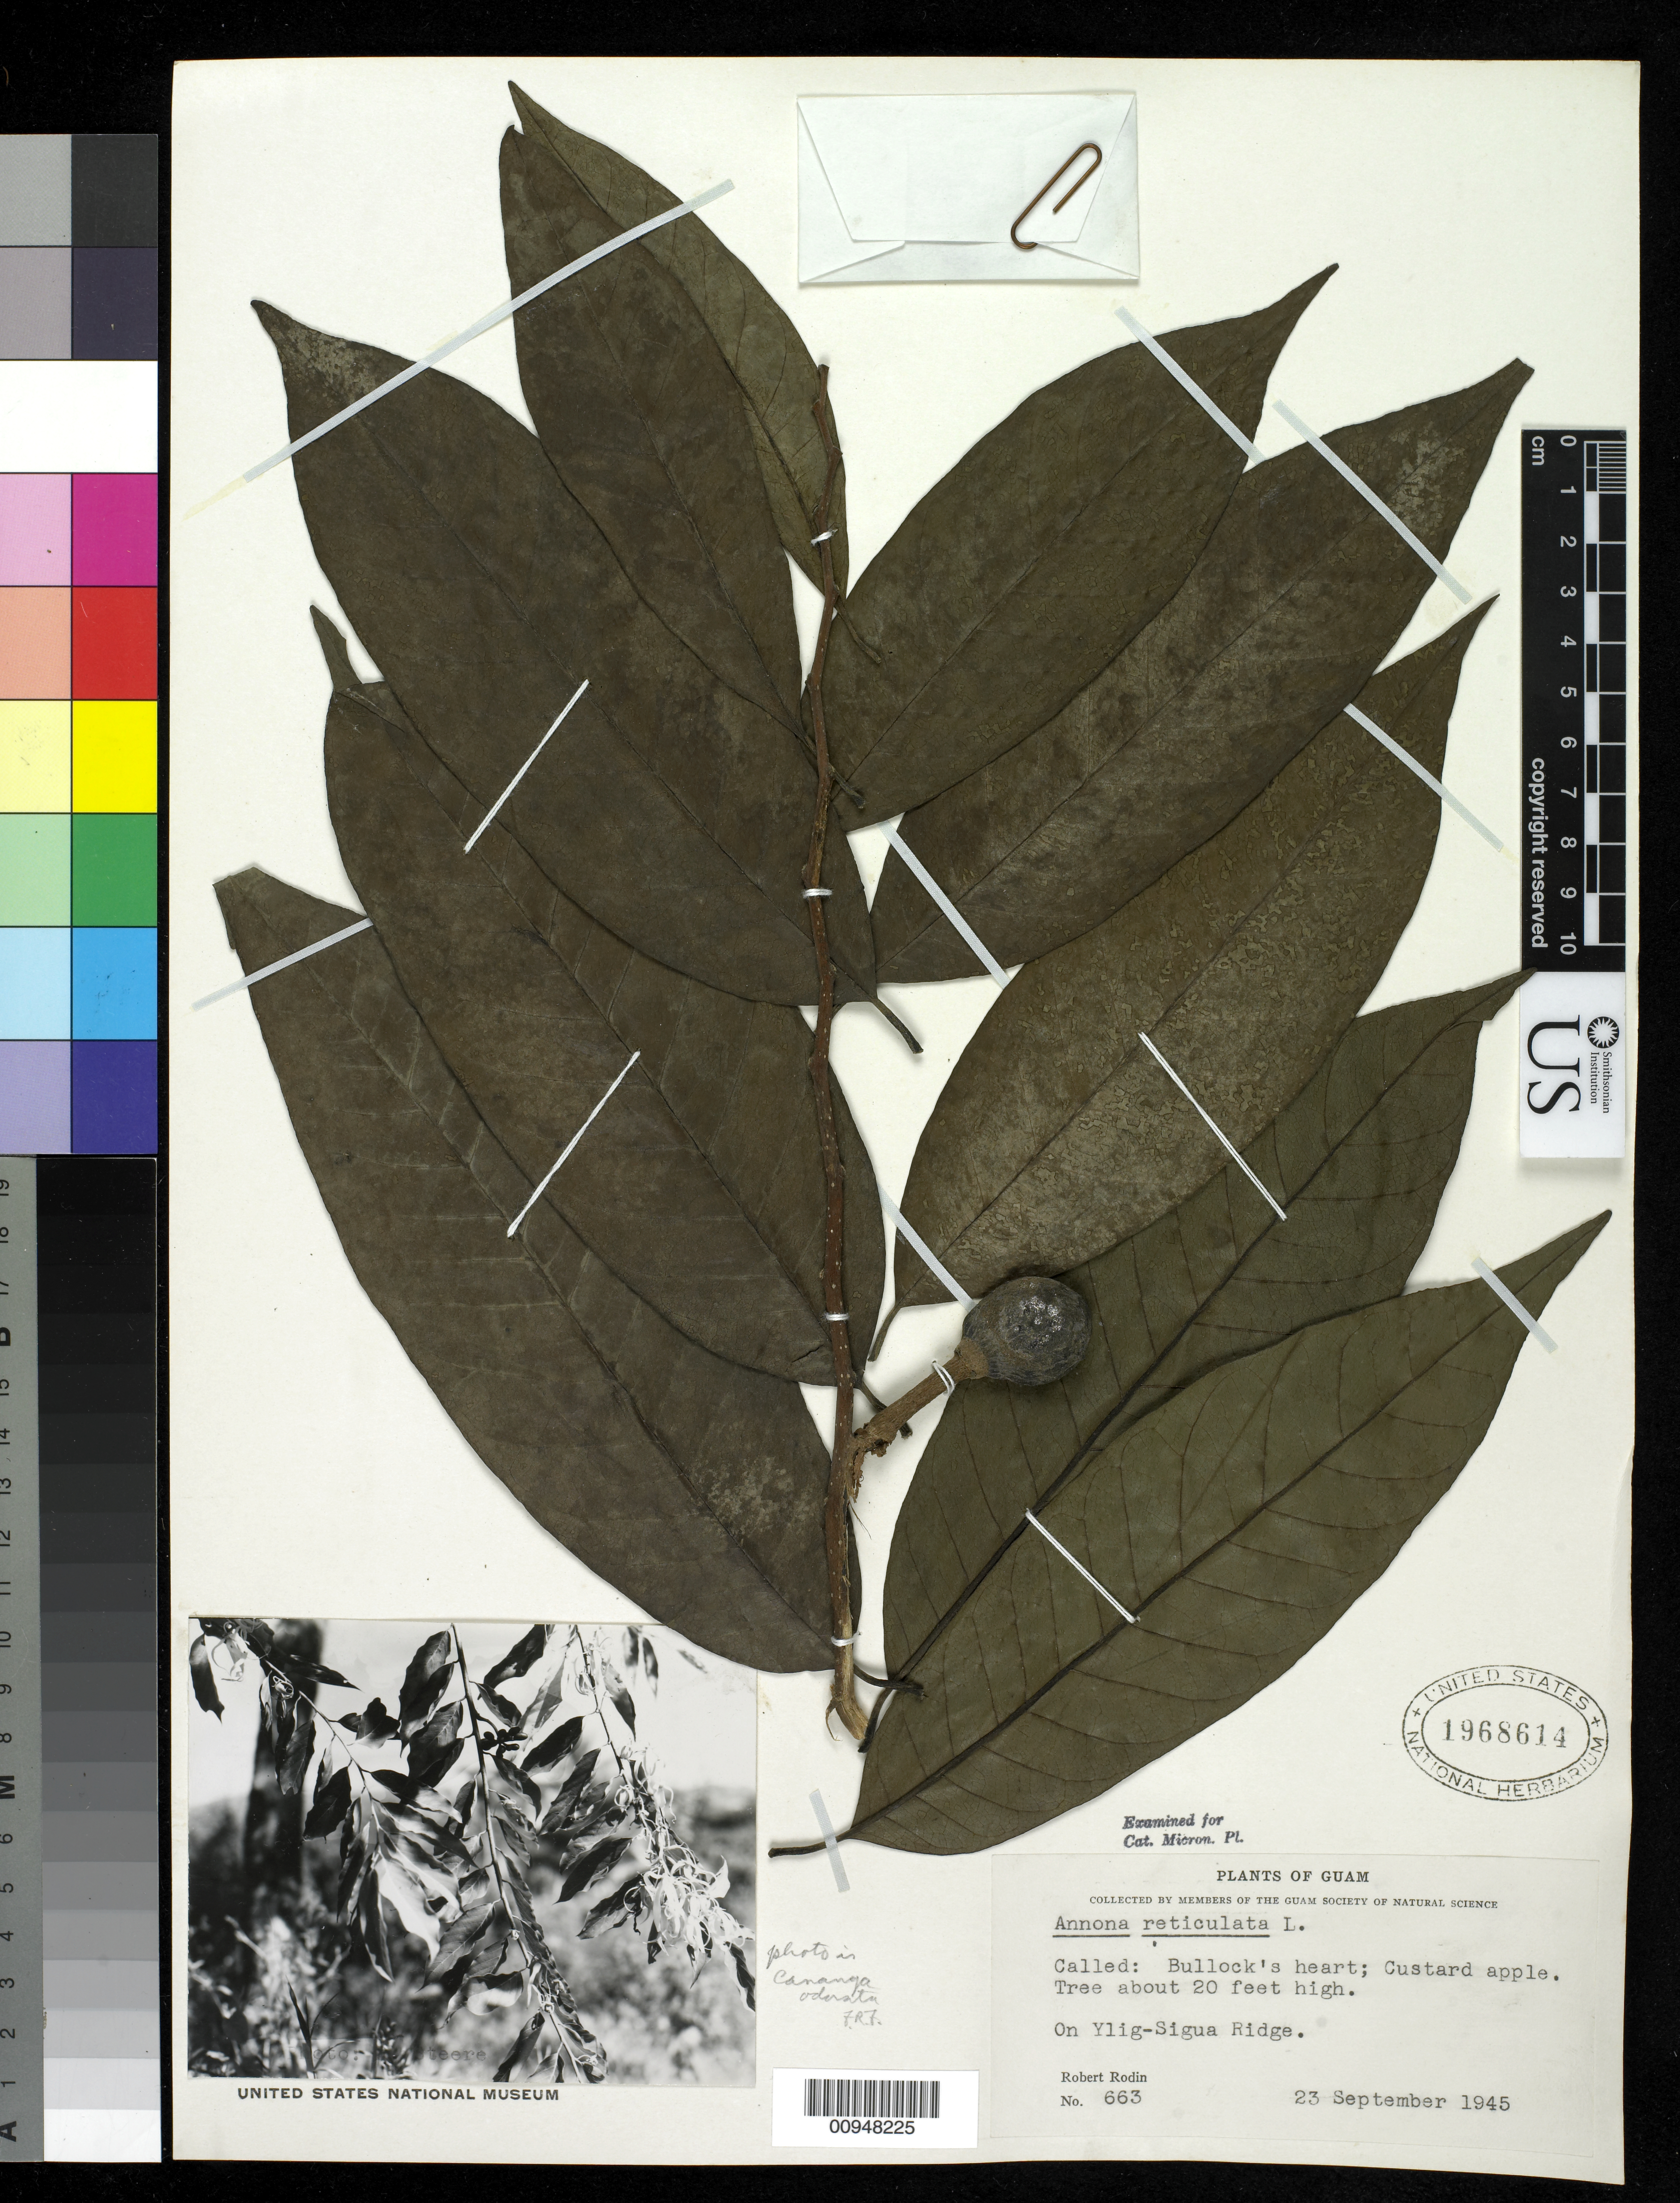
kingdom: Plantae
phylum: Tracheophyta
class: Magnoliopsida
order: Magnoliales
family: Annonaceae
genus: Annona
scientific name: Annona reticulata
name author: L.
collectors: R. J. Rodin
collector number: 663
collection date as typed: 23 Sep 1945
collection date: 1945-09-23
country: Guam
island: Guam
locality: On Ylig-Sigua Ridge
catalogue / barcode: US 1968614